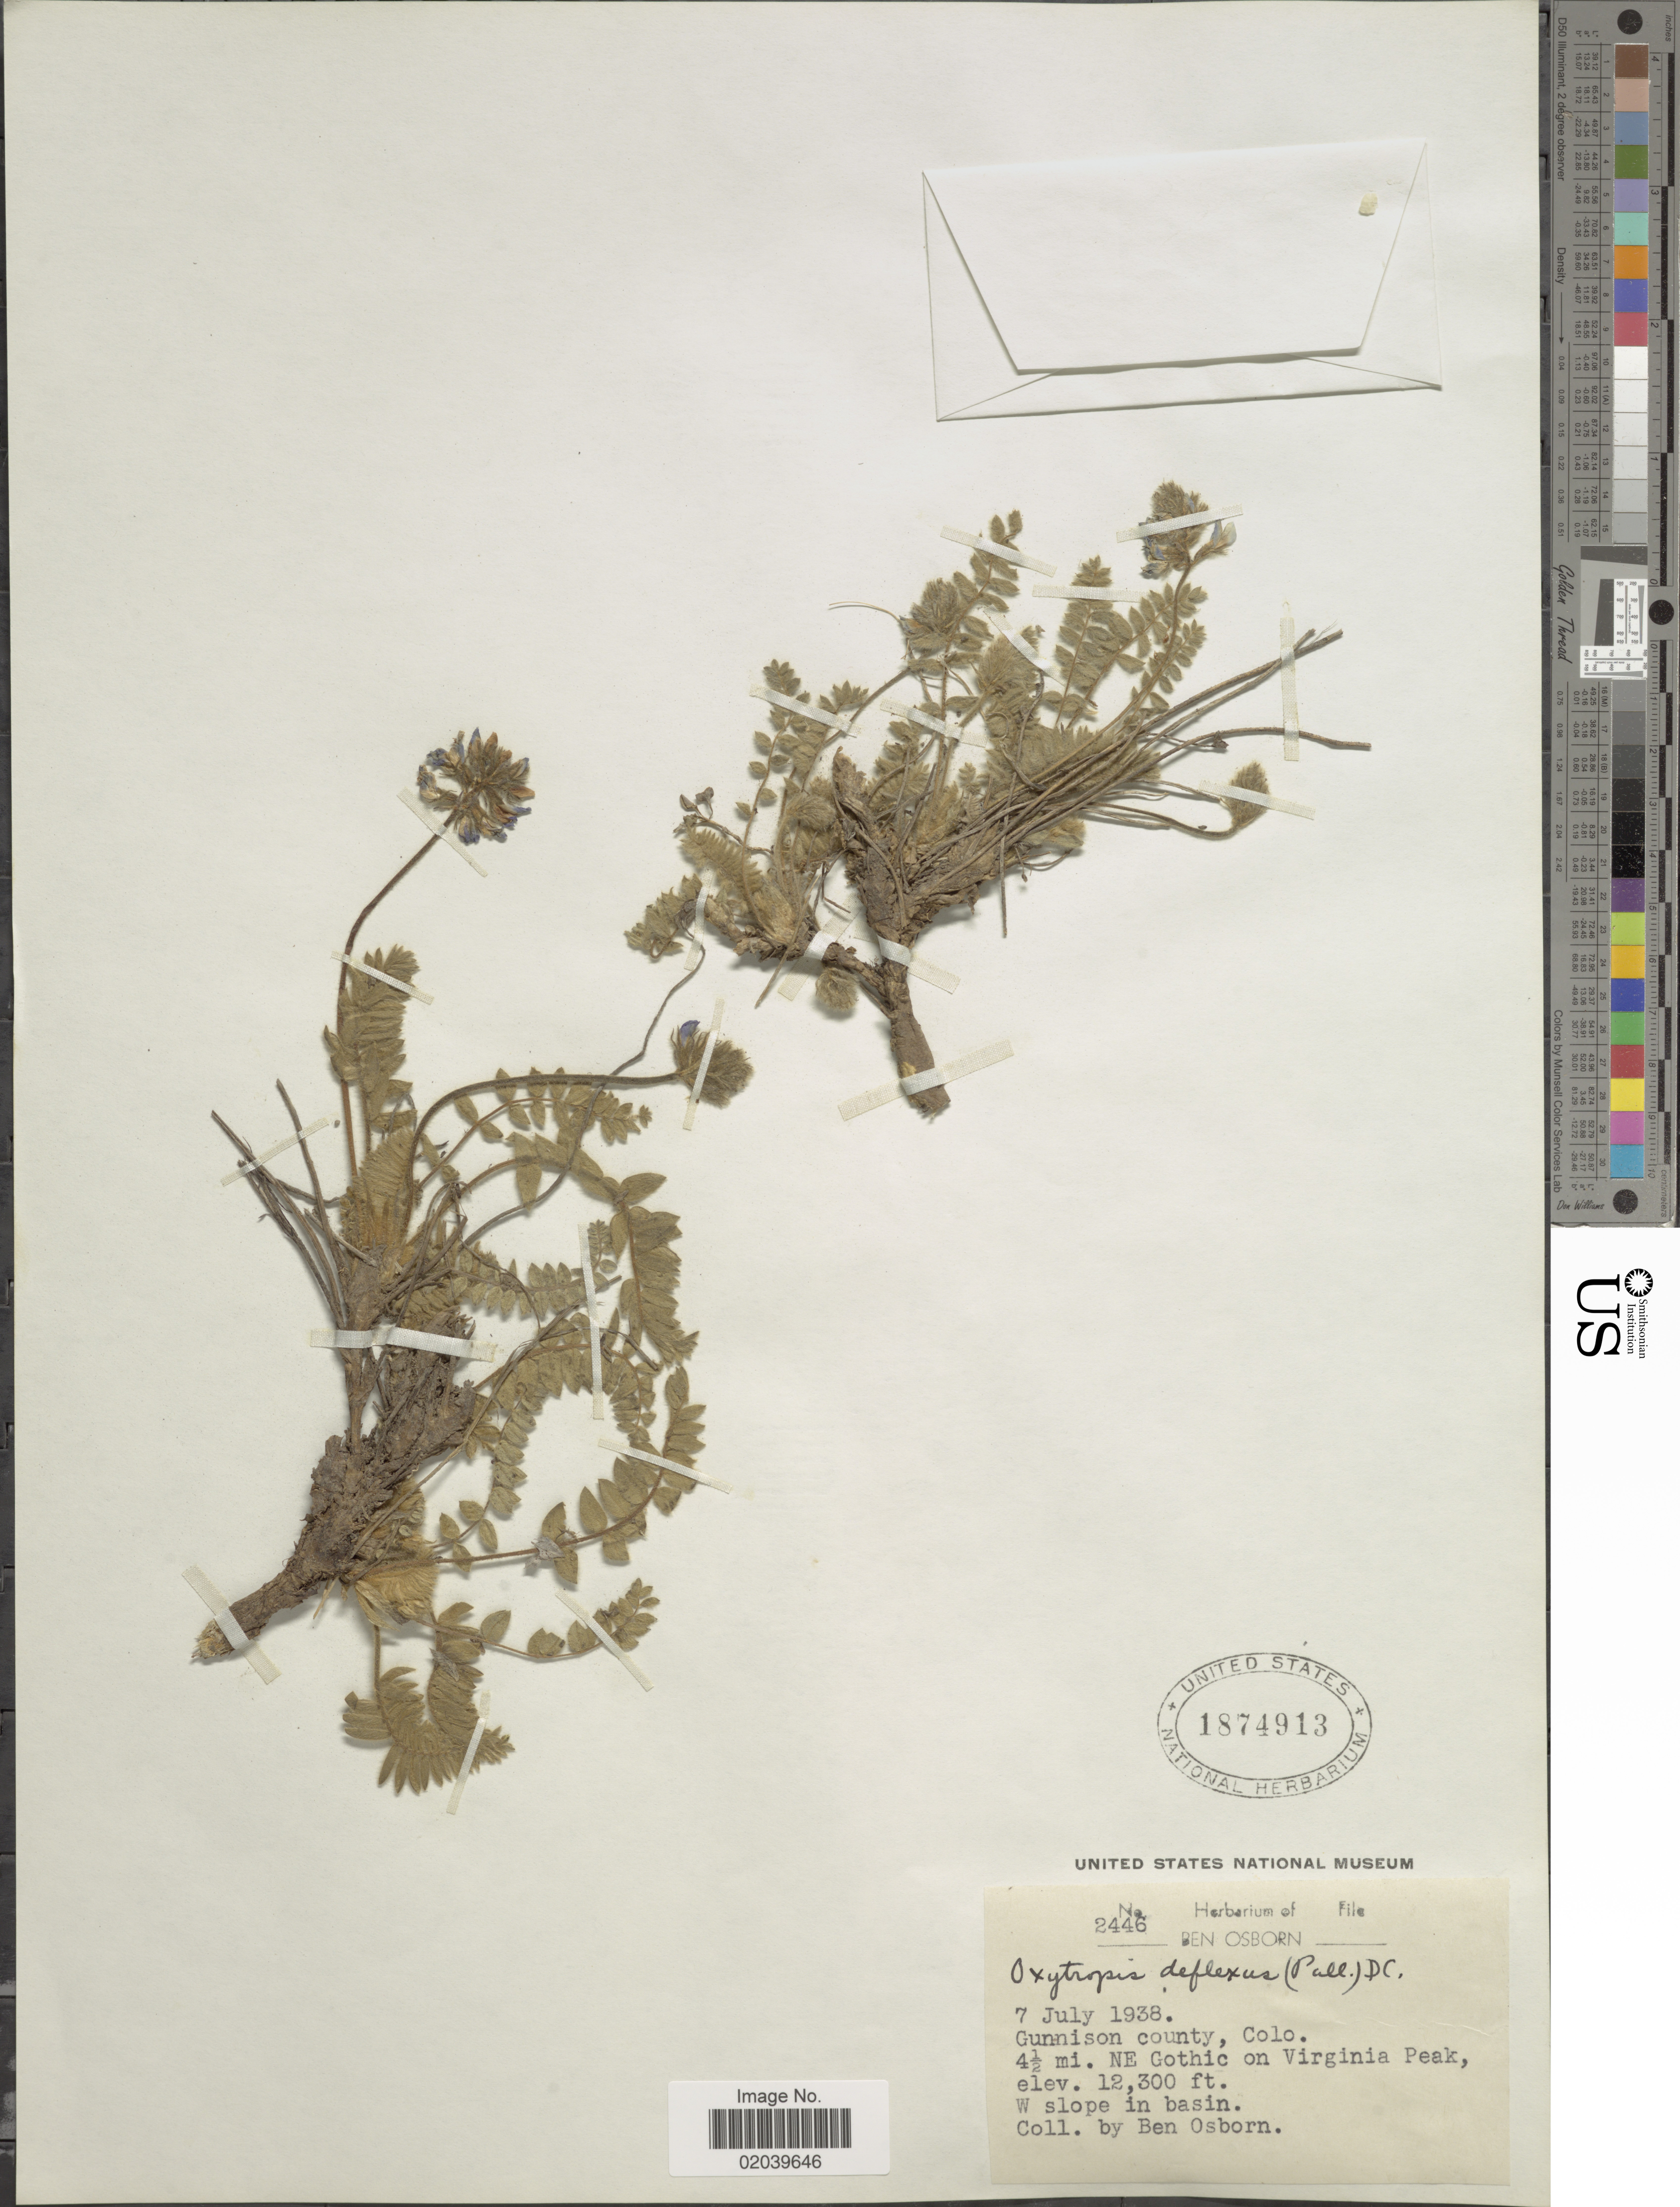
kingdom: Plantae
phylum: Tracheophyta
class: Magnoliopsida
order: Fabales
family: Fabaceae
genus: Oxytropis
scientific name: Oxytropis deflexa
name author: (Pall.) DC.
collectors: B. Osborn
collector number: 2446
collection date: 1938-07-07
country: United States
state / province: Colorado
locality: Gunnison county, 4½ mi. NE Gothic om Virginia Peak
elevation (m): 3749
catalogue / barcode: US 1874913